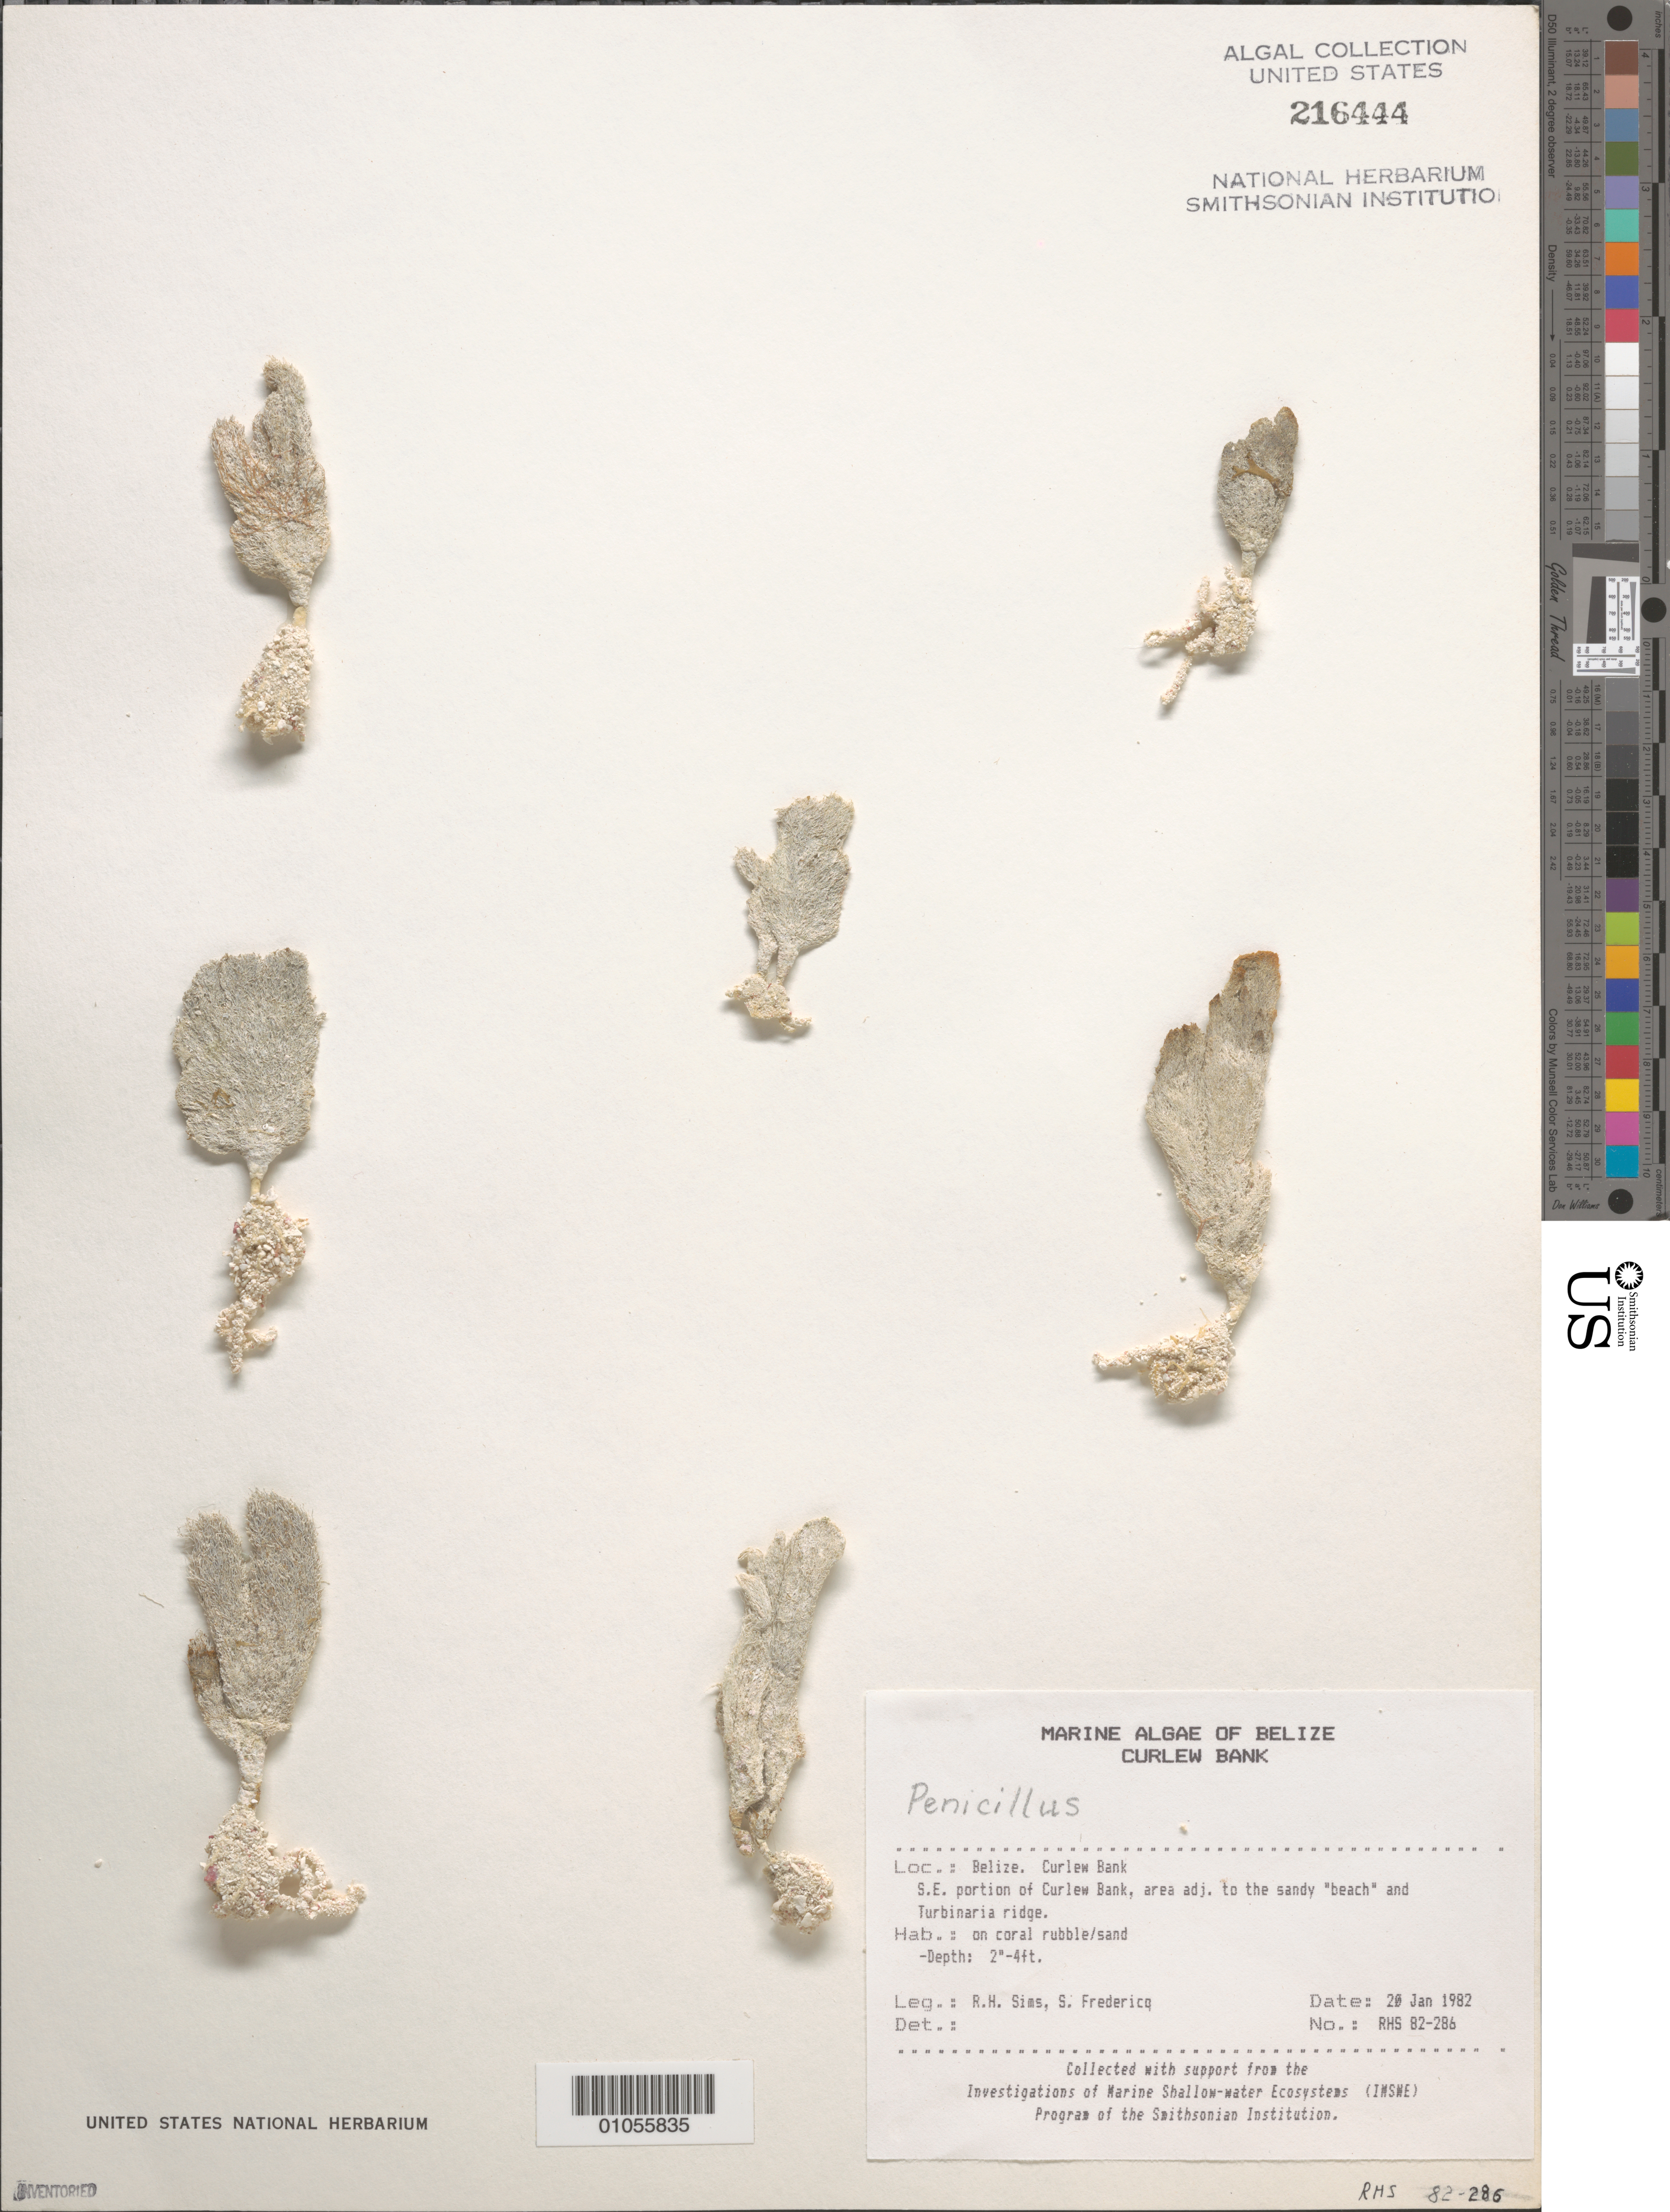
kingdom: Plantae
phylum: Chlorophyta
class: Ulvophyceae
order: Bryopsidales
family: Udoteaceae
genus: Penicillus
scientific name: Penicillus sp.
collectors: R. H. Sims & S. Fredericq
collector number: RHS 82-286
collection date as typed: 20 Jan 1982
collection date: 1982-01-20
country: Belize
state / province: Stann Creek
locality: Curlew Bank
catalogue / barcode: US 216444